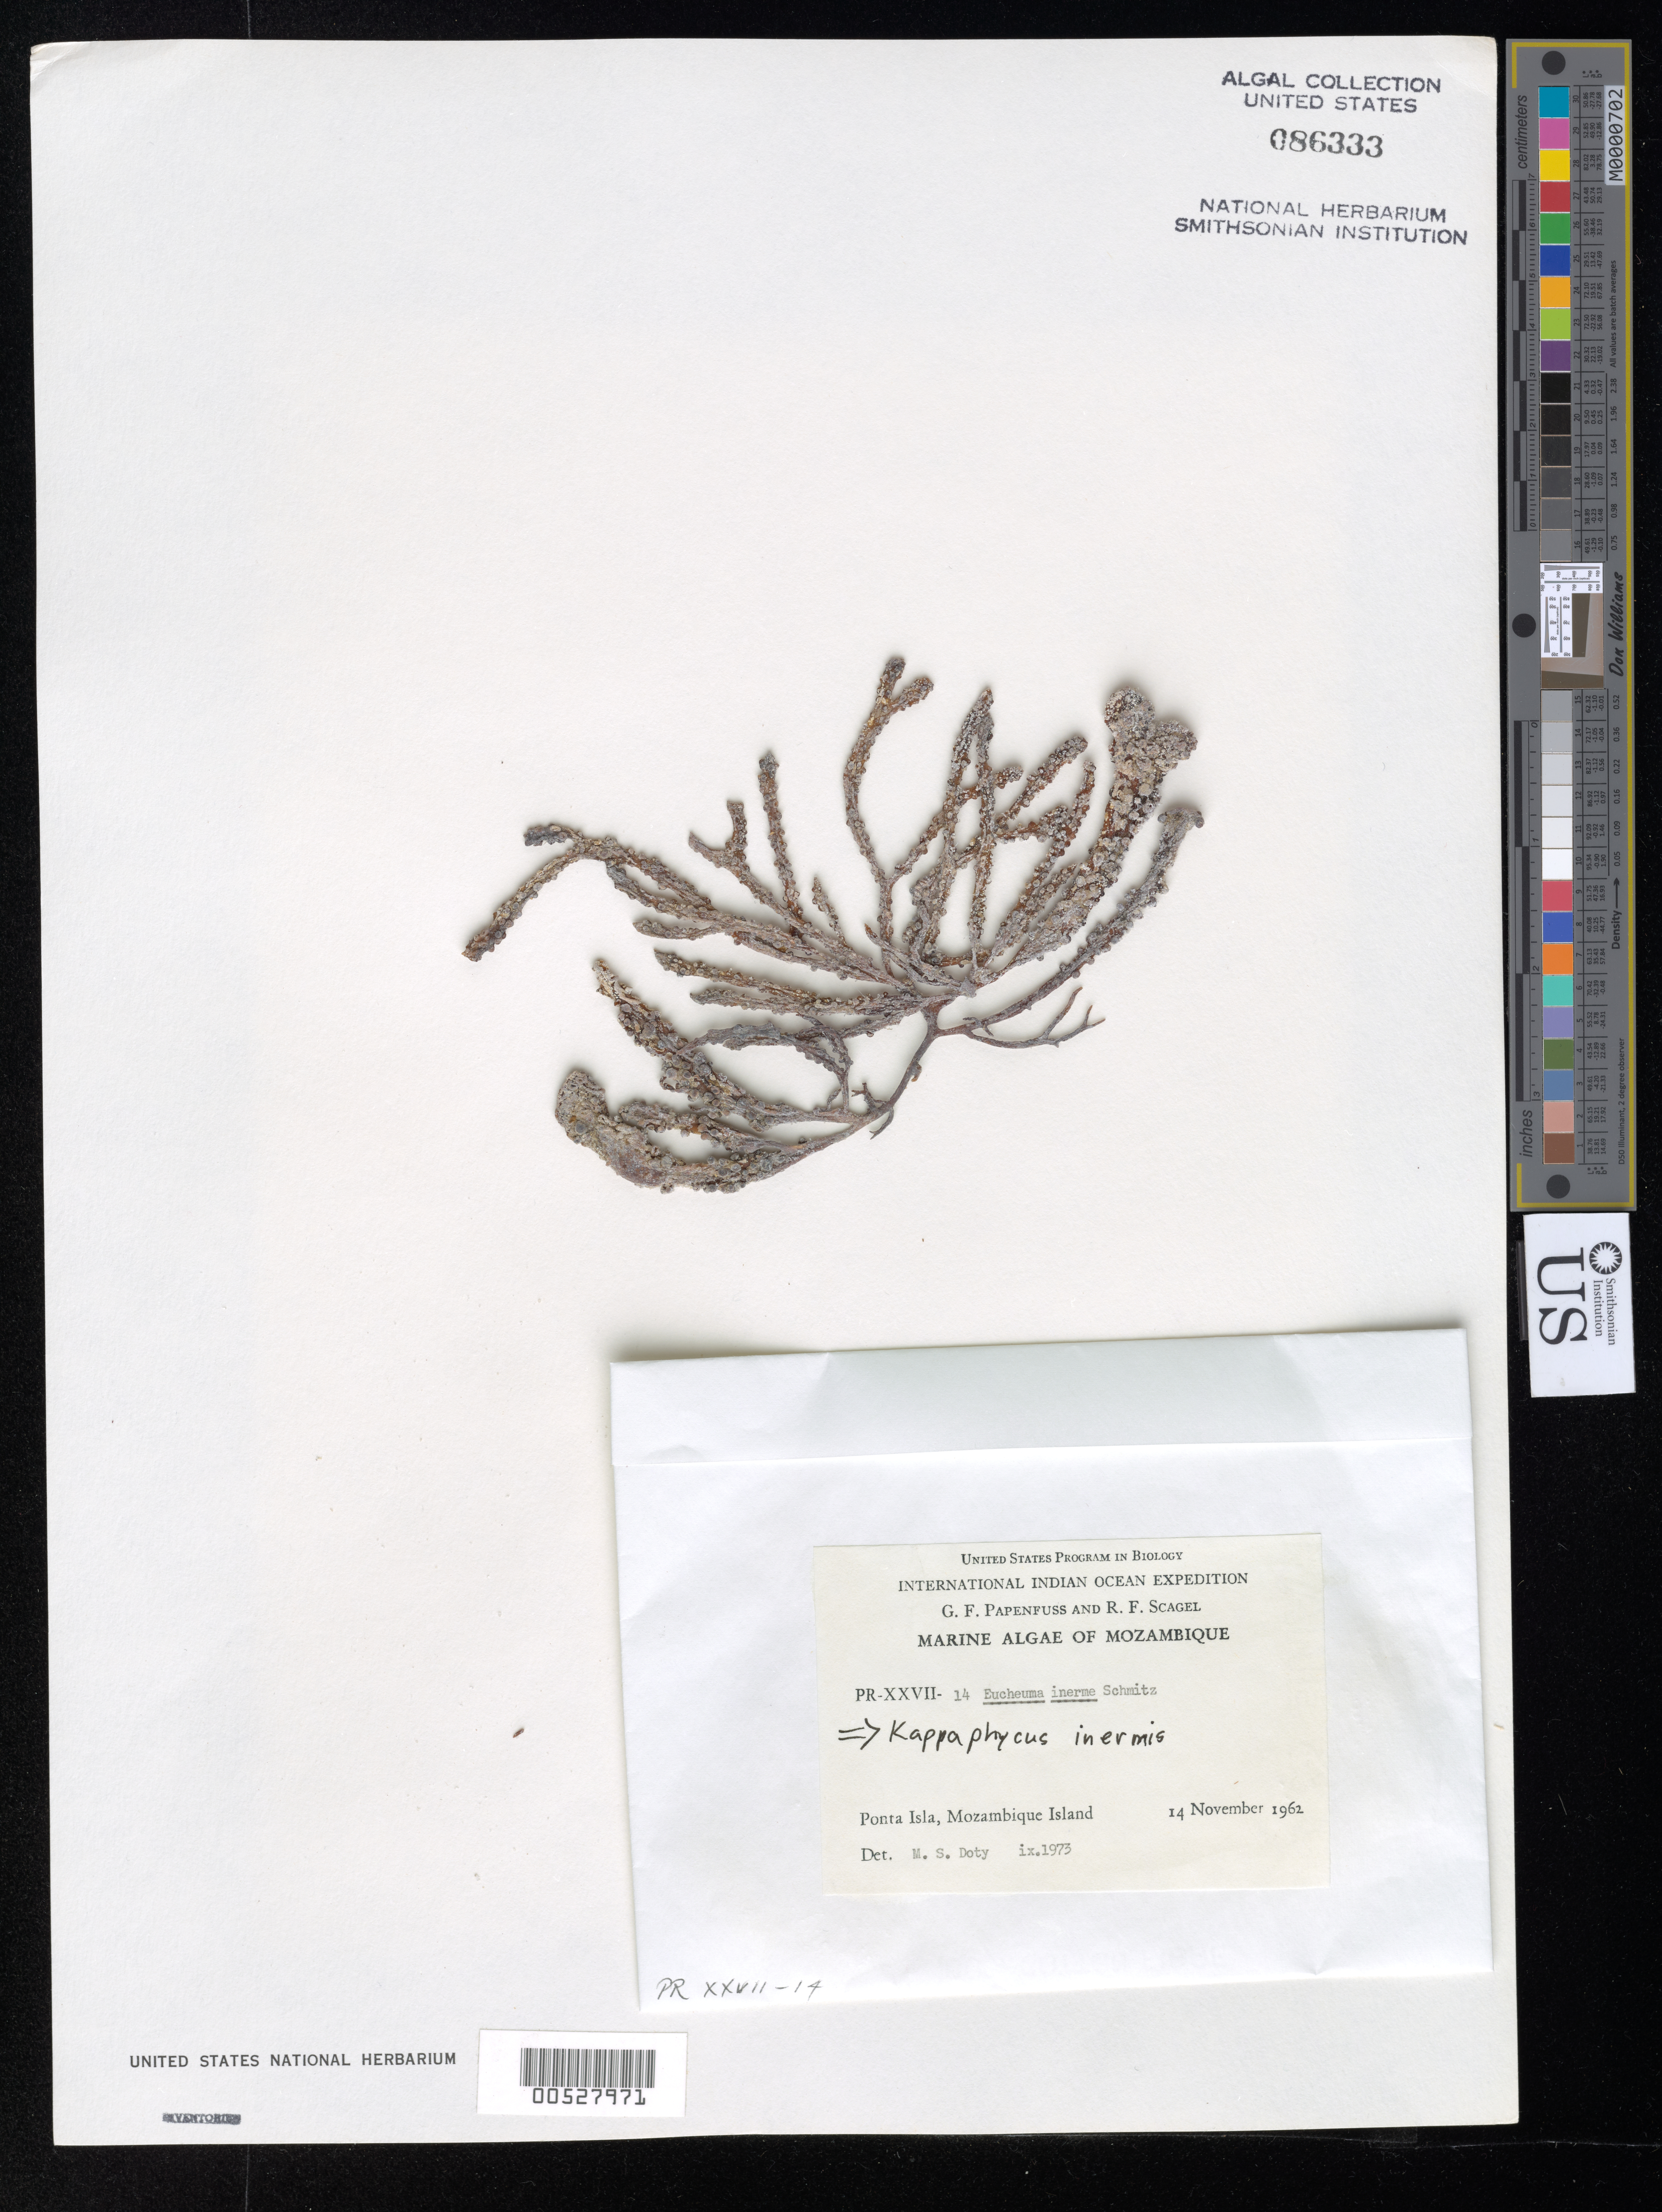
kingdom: Plantae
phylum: Rhodophyta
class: Florideophyceae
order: Gigartinales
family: Solieriaceae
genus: Kappaphycus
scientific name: Kappaphycus inermis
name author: (F. Schmitz) Doty ex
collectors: G. Papenfuss & R. F. Scagel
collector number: PR-XXVII-14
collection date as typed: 14 Nov 1962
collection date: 1962-11-14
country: Mozambique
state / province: Nampula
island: Mozambique Island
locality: Ponta Isla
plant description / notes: International Indian Ocean Expedition, 1962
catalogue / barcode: US 86333